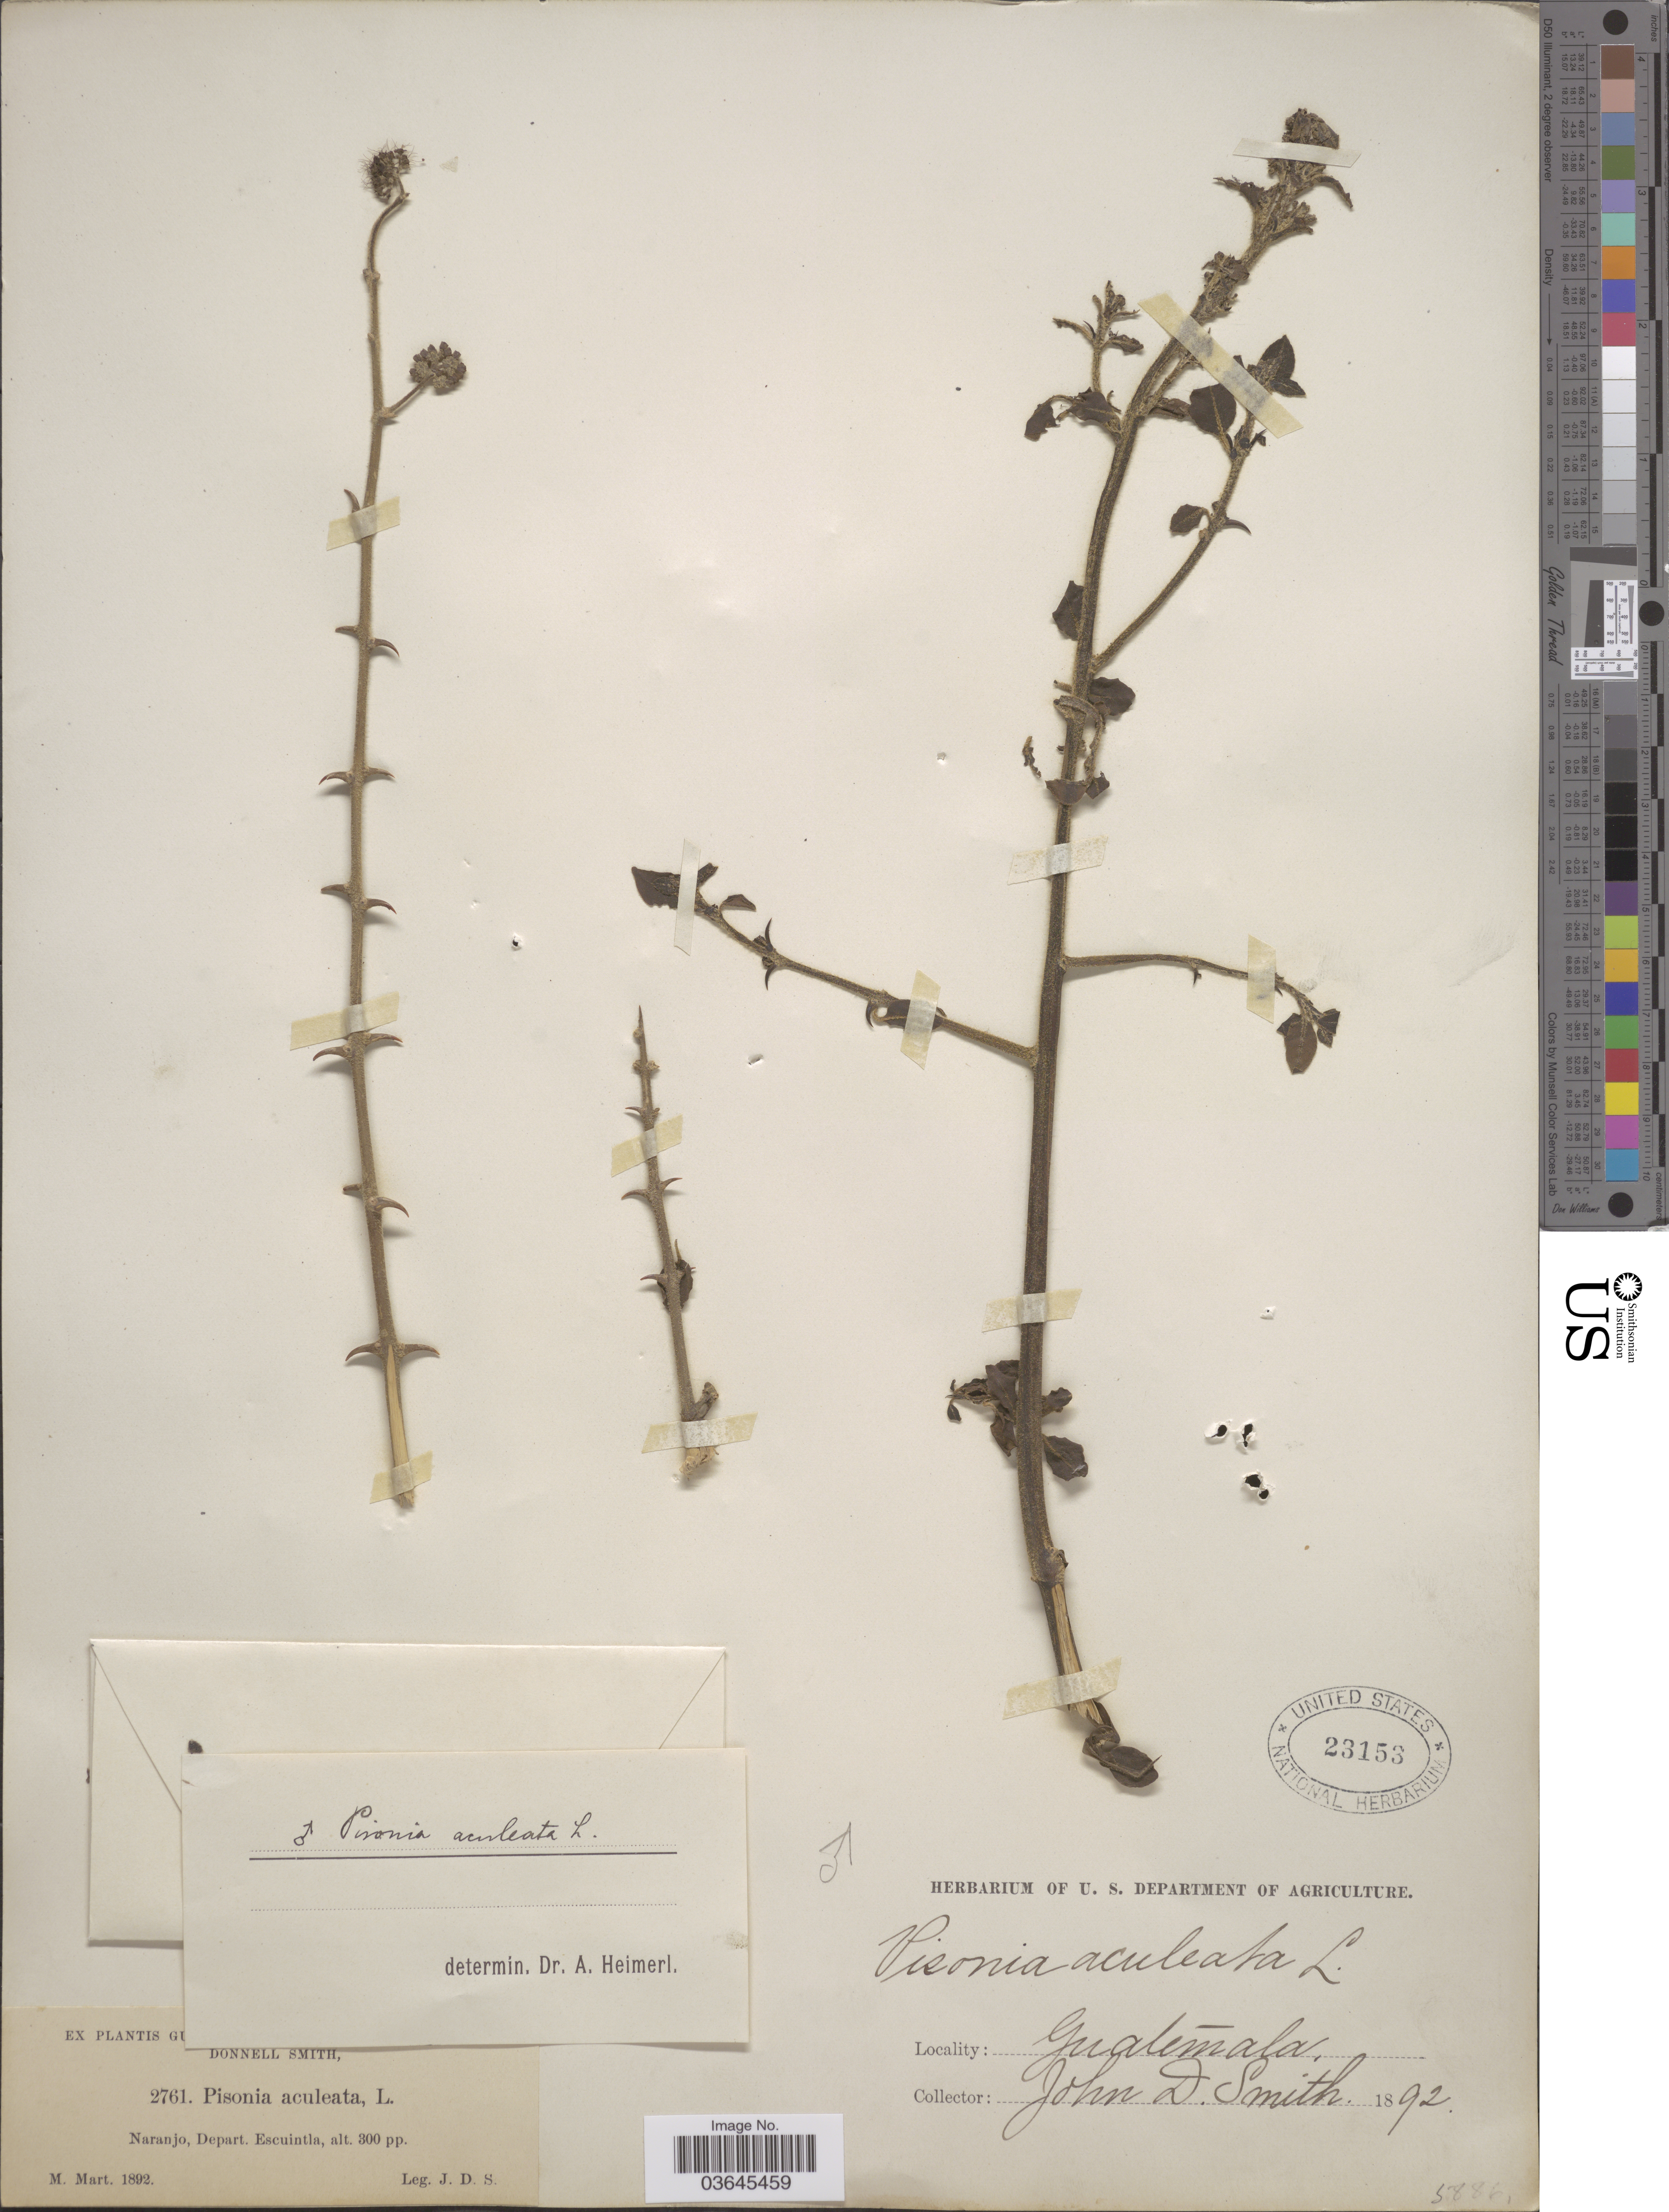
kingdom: Plantae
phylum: Tracheophyta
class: Magnoliopsida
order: Caryophyllales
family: Nyctaginaceae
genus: Pisonia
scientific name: Pisonia aculeata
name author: L.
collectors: J. Donnell Smith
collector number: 2761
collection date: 1892-03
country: Guatemala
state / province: Escuintla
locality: Naranjo, Depart. Escuintla.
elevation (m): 91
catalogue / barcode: US 23153